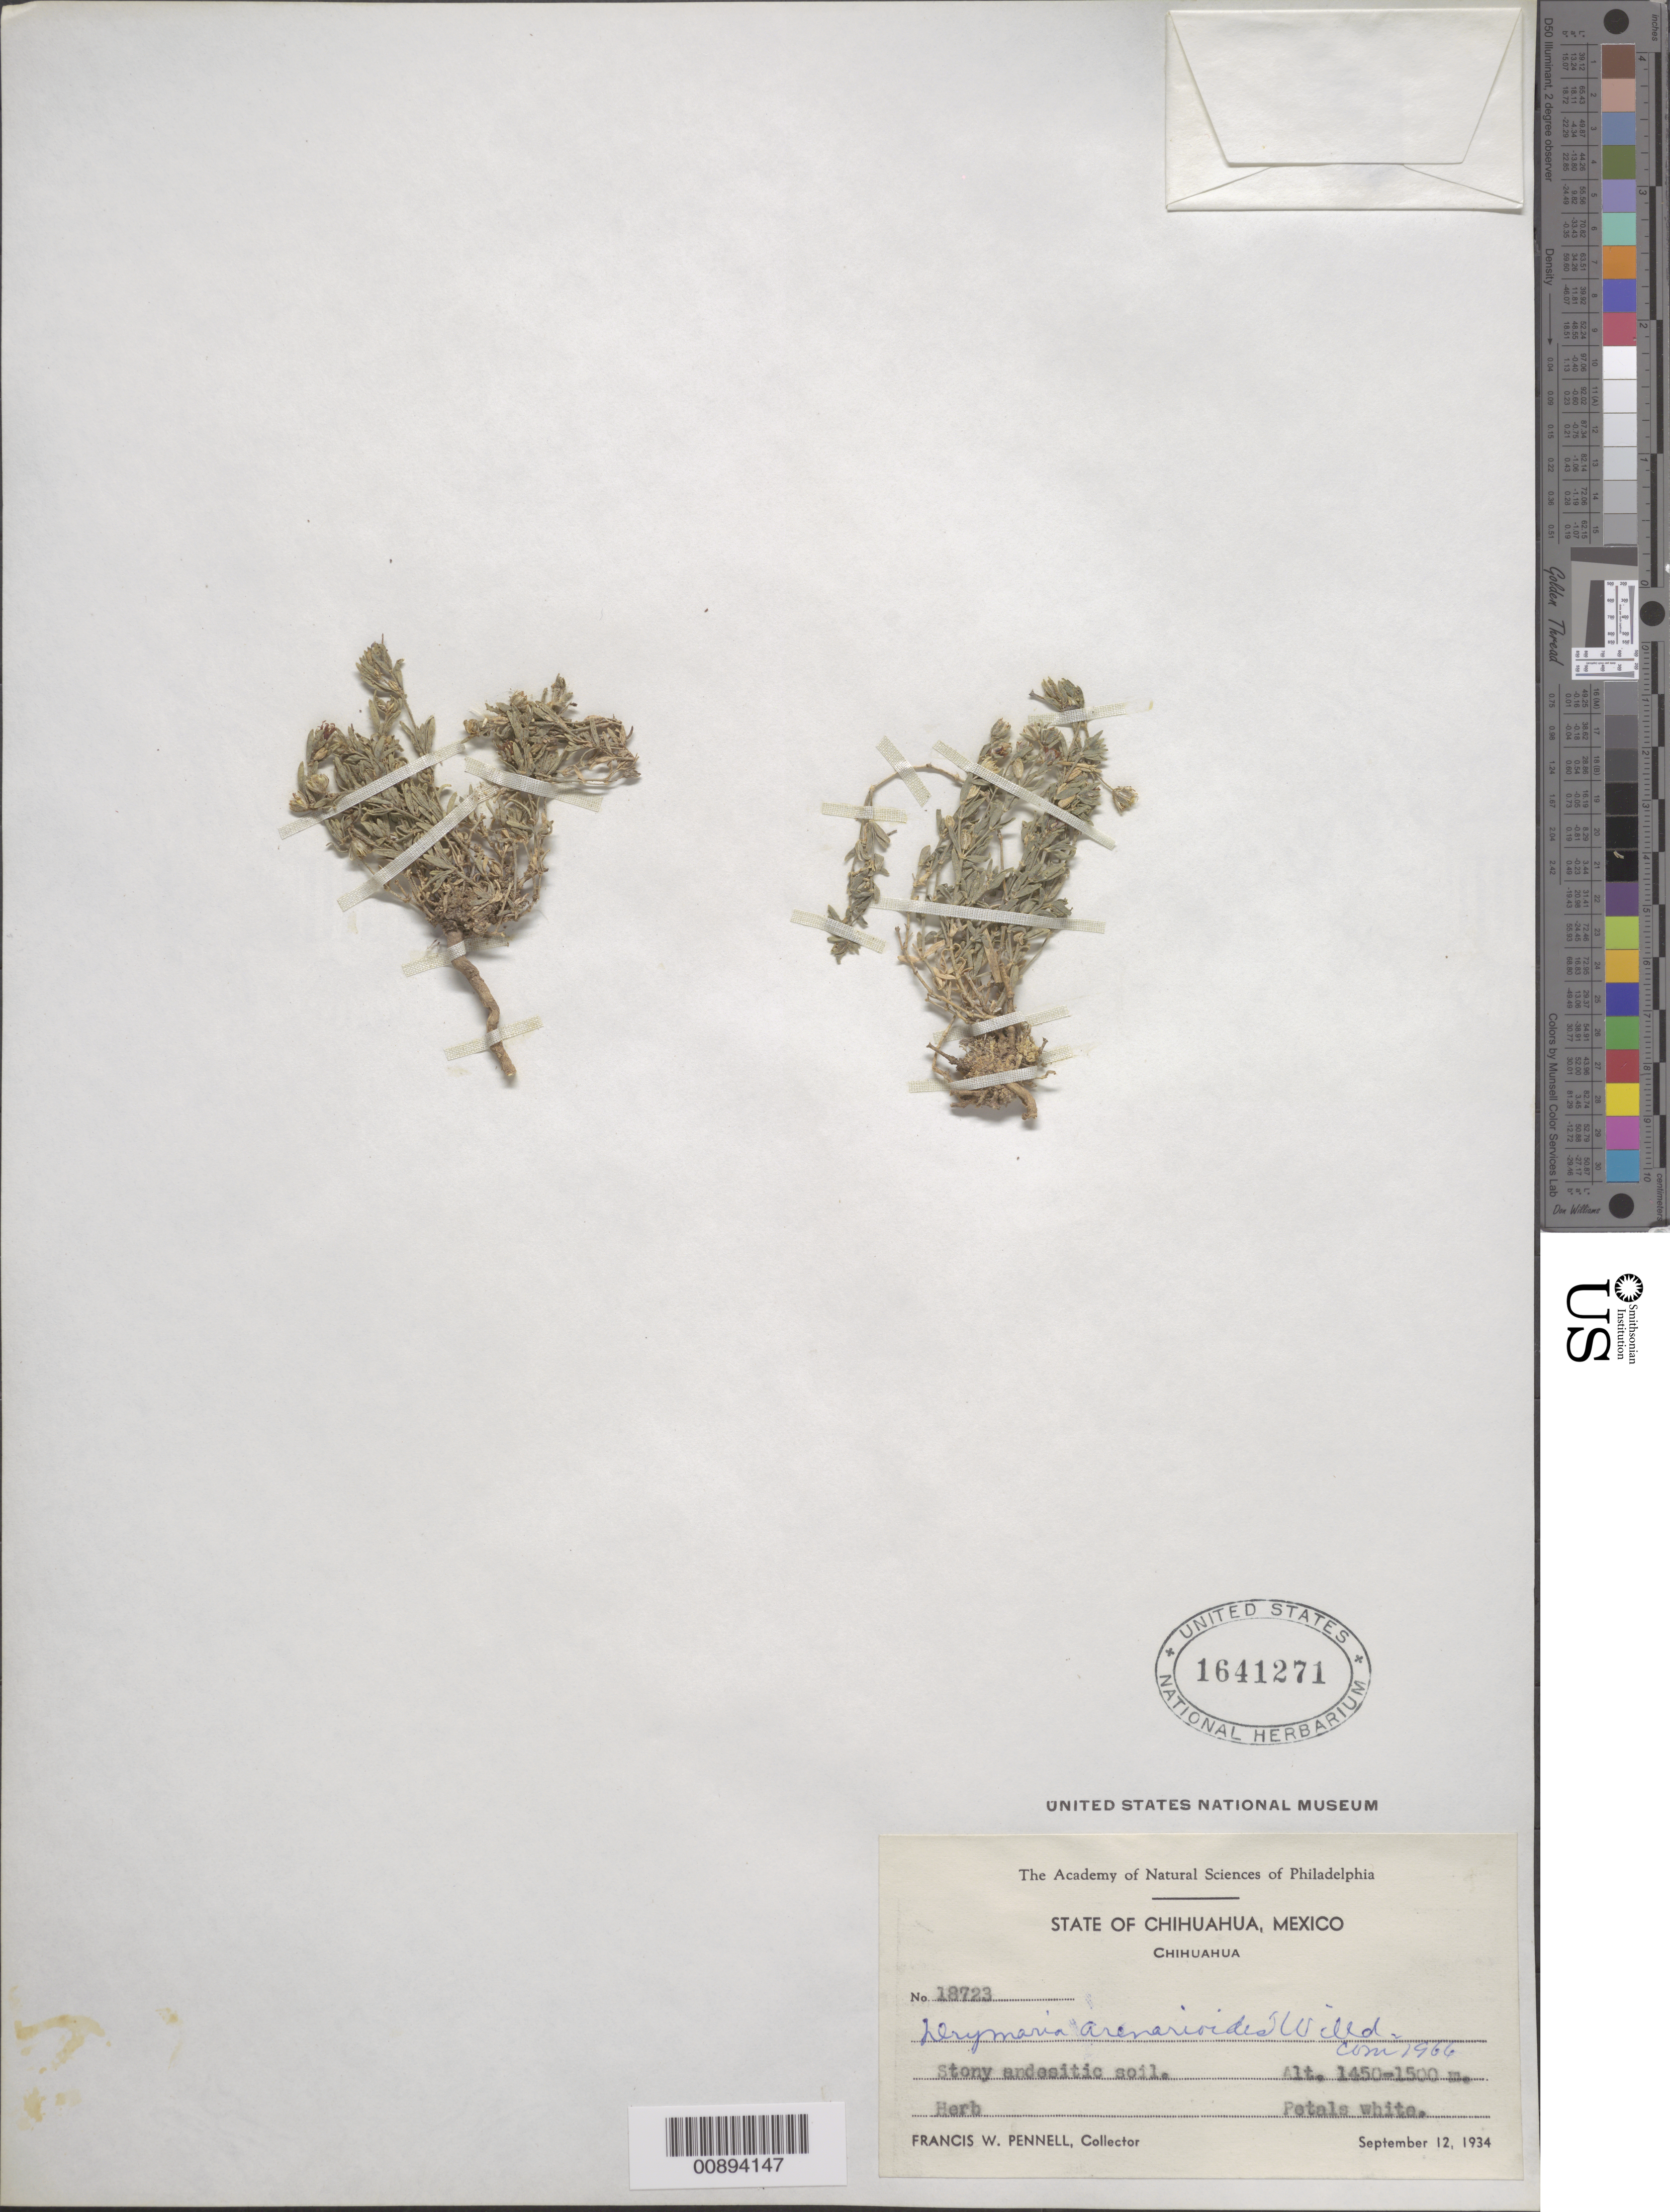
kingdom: Plantae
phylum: Tracheophyta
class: Magnoliopsida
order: Caryophyllales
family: Caryophyllaceae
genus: Drymaria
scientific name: Drymaria arenarioides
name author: Willd. ex Roem. & Schult.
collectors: F. W. Pennell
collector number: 18723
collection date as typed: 12 Sep 1934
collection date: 1934-09-12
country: Mexico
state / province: Chihuahua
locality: Chihuahua, Chihuahua.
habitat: Stony andesitic soil.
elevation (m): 1500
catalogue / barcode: US 1641271